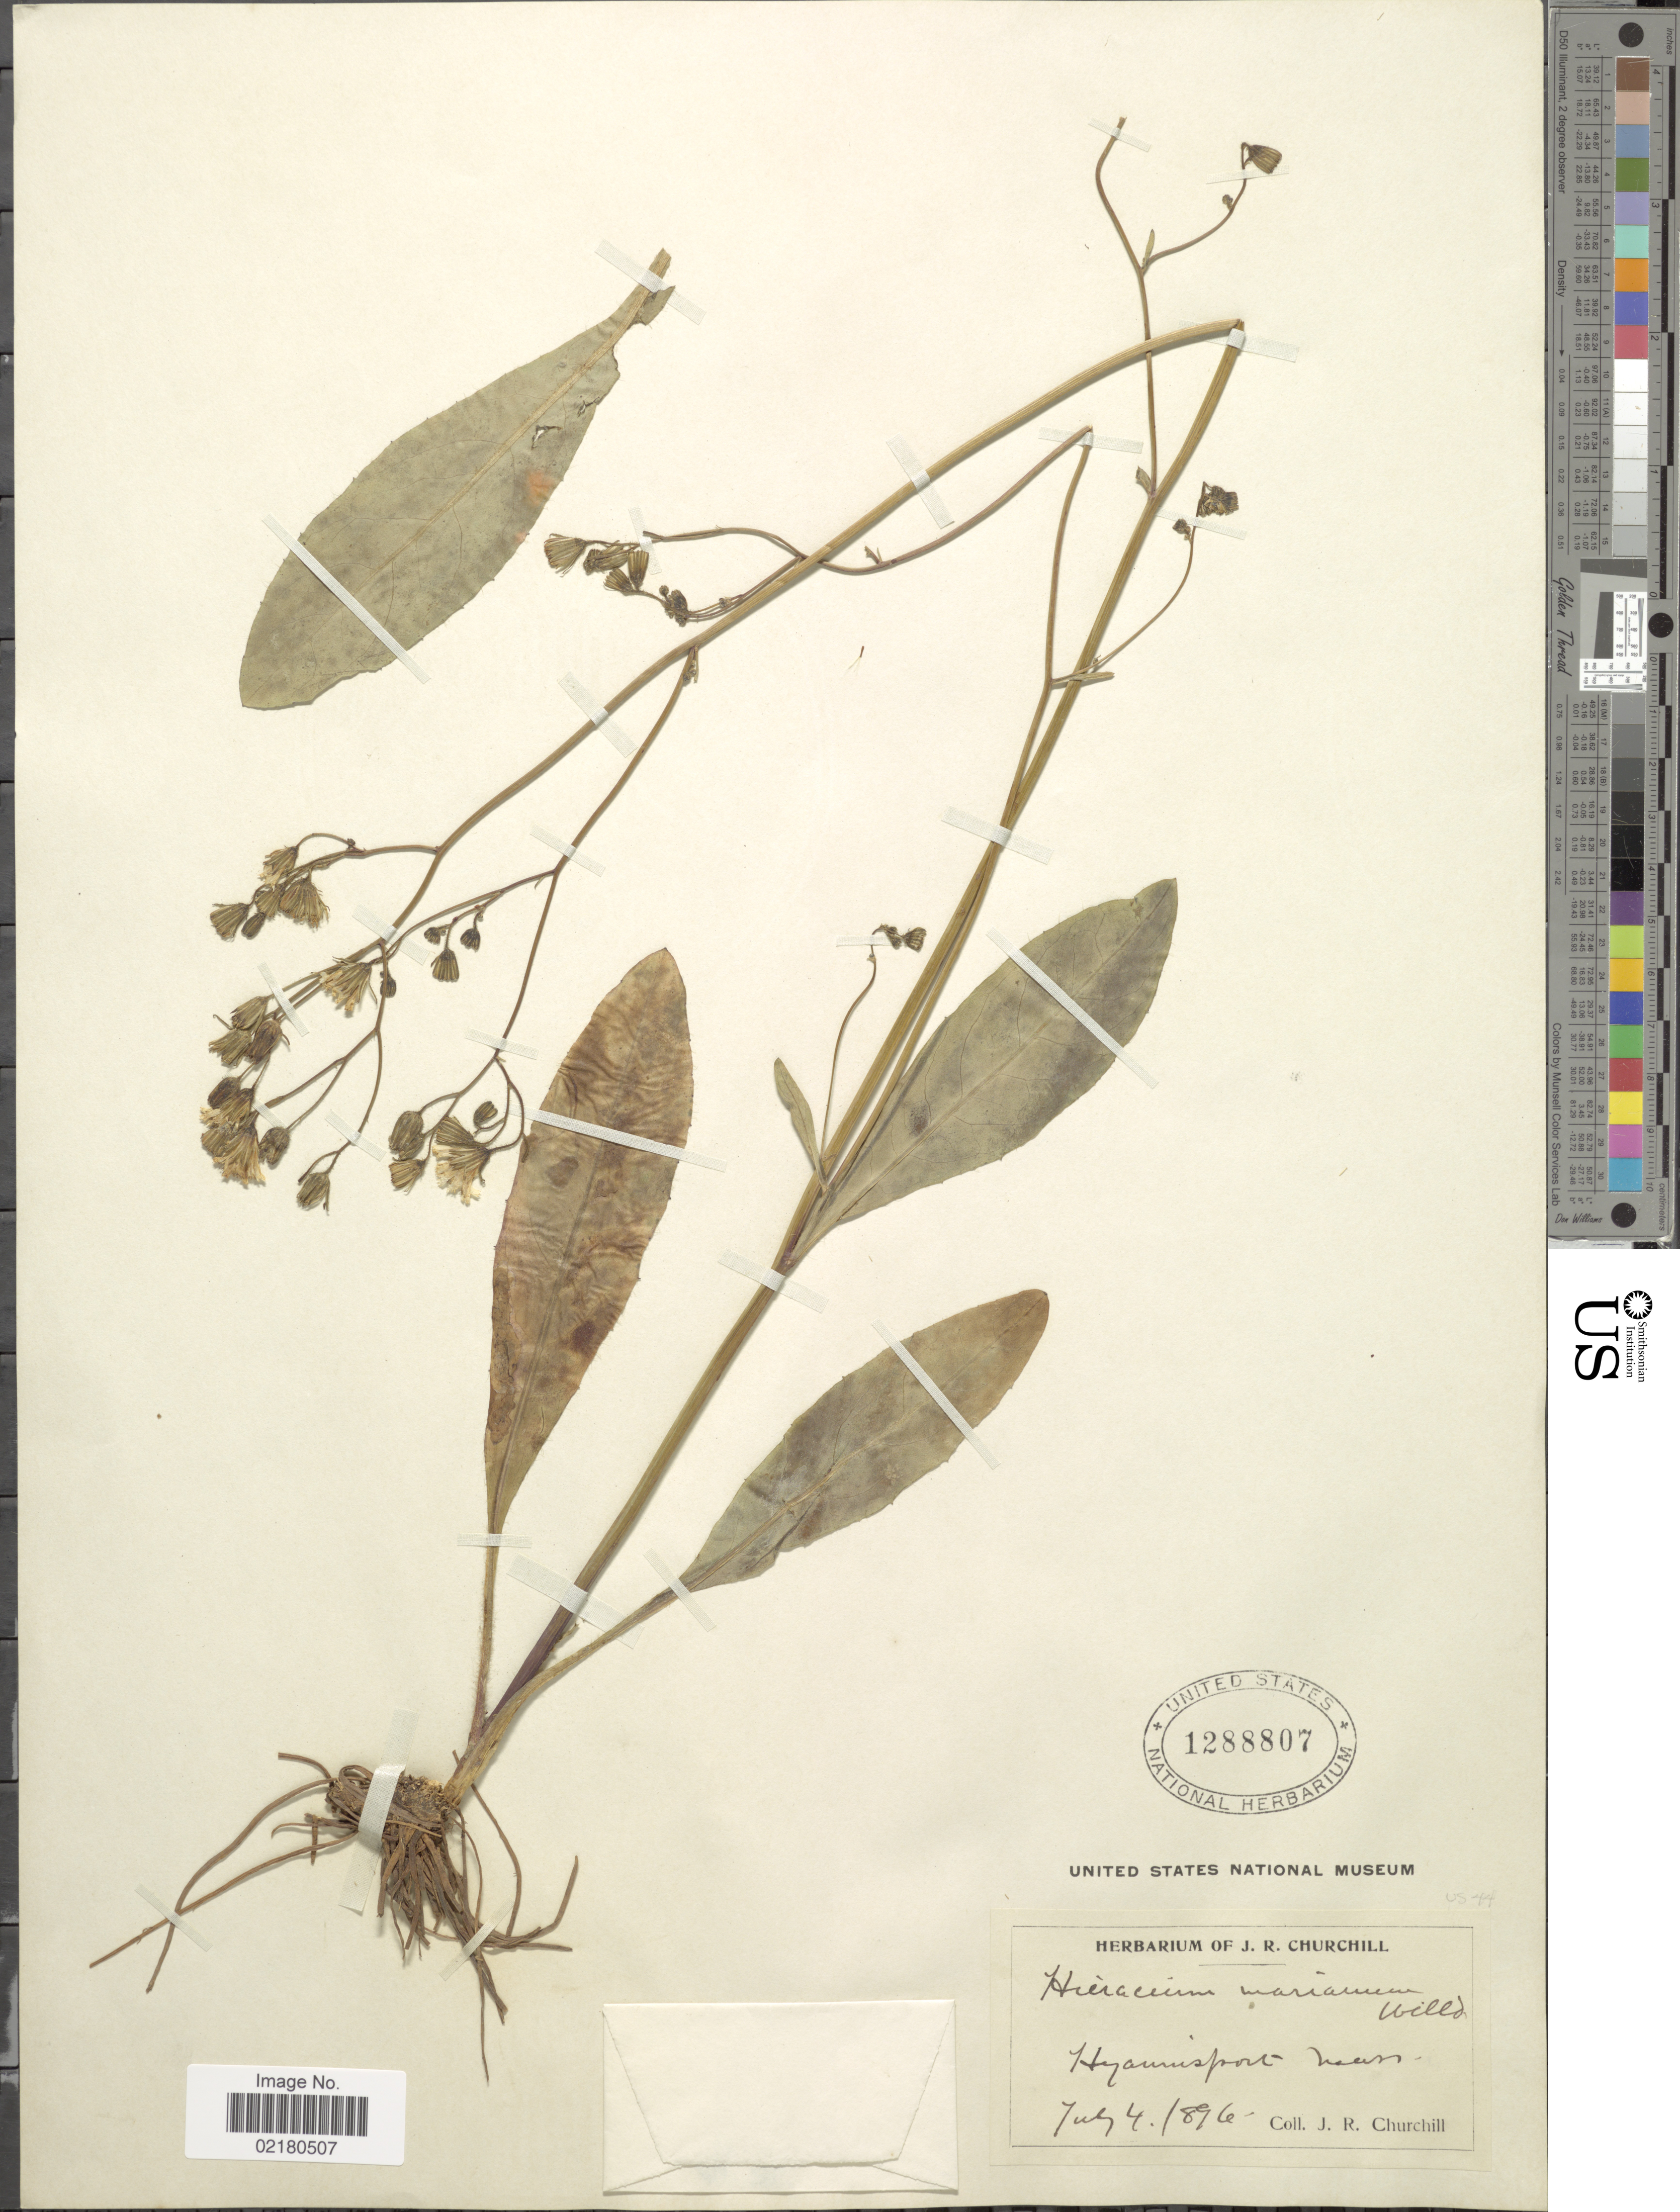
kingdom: Plantae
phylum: Tracheophyta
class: Magnoliopsida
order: Asterales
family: Asteraceae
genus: Hieracium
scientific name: Hieracium marianum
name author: Willd.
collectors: J. Churchill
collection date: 1896-07-04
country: United States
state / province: Massachusetts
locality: Hyannisport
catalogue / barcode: US 1288807